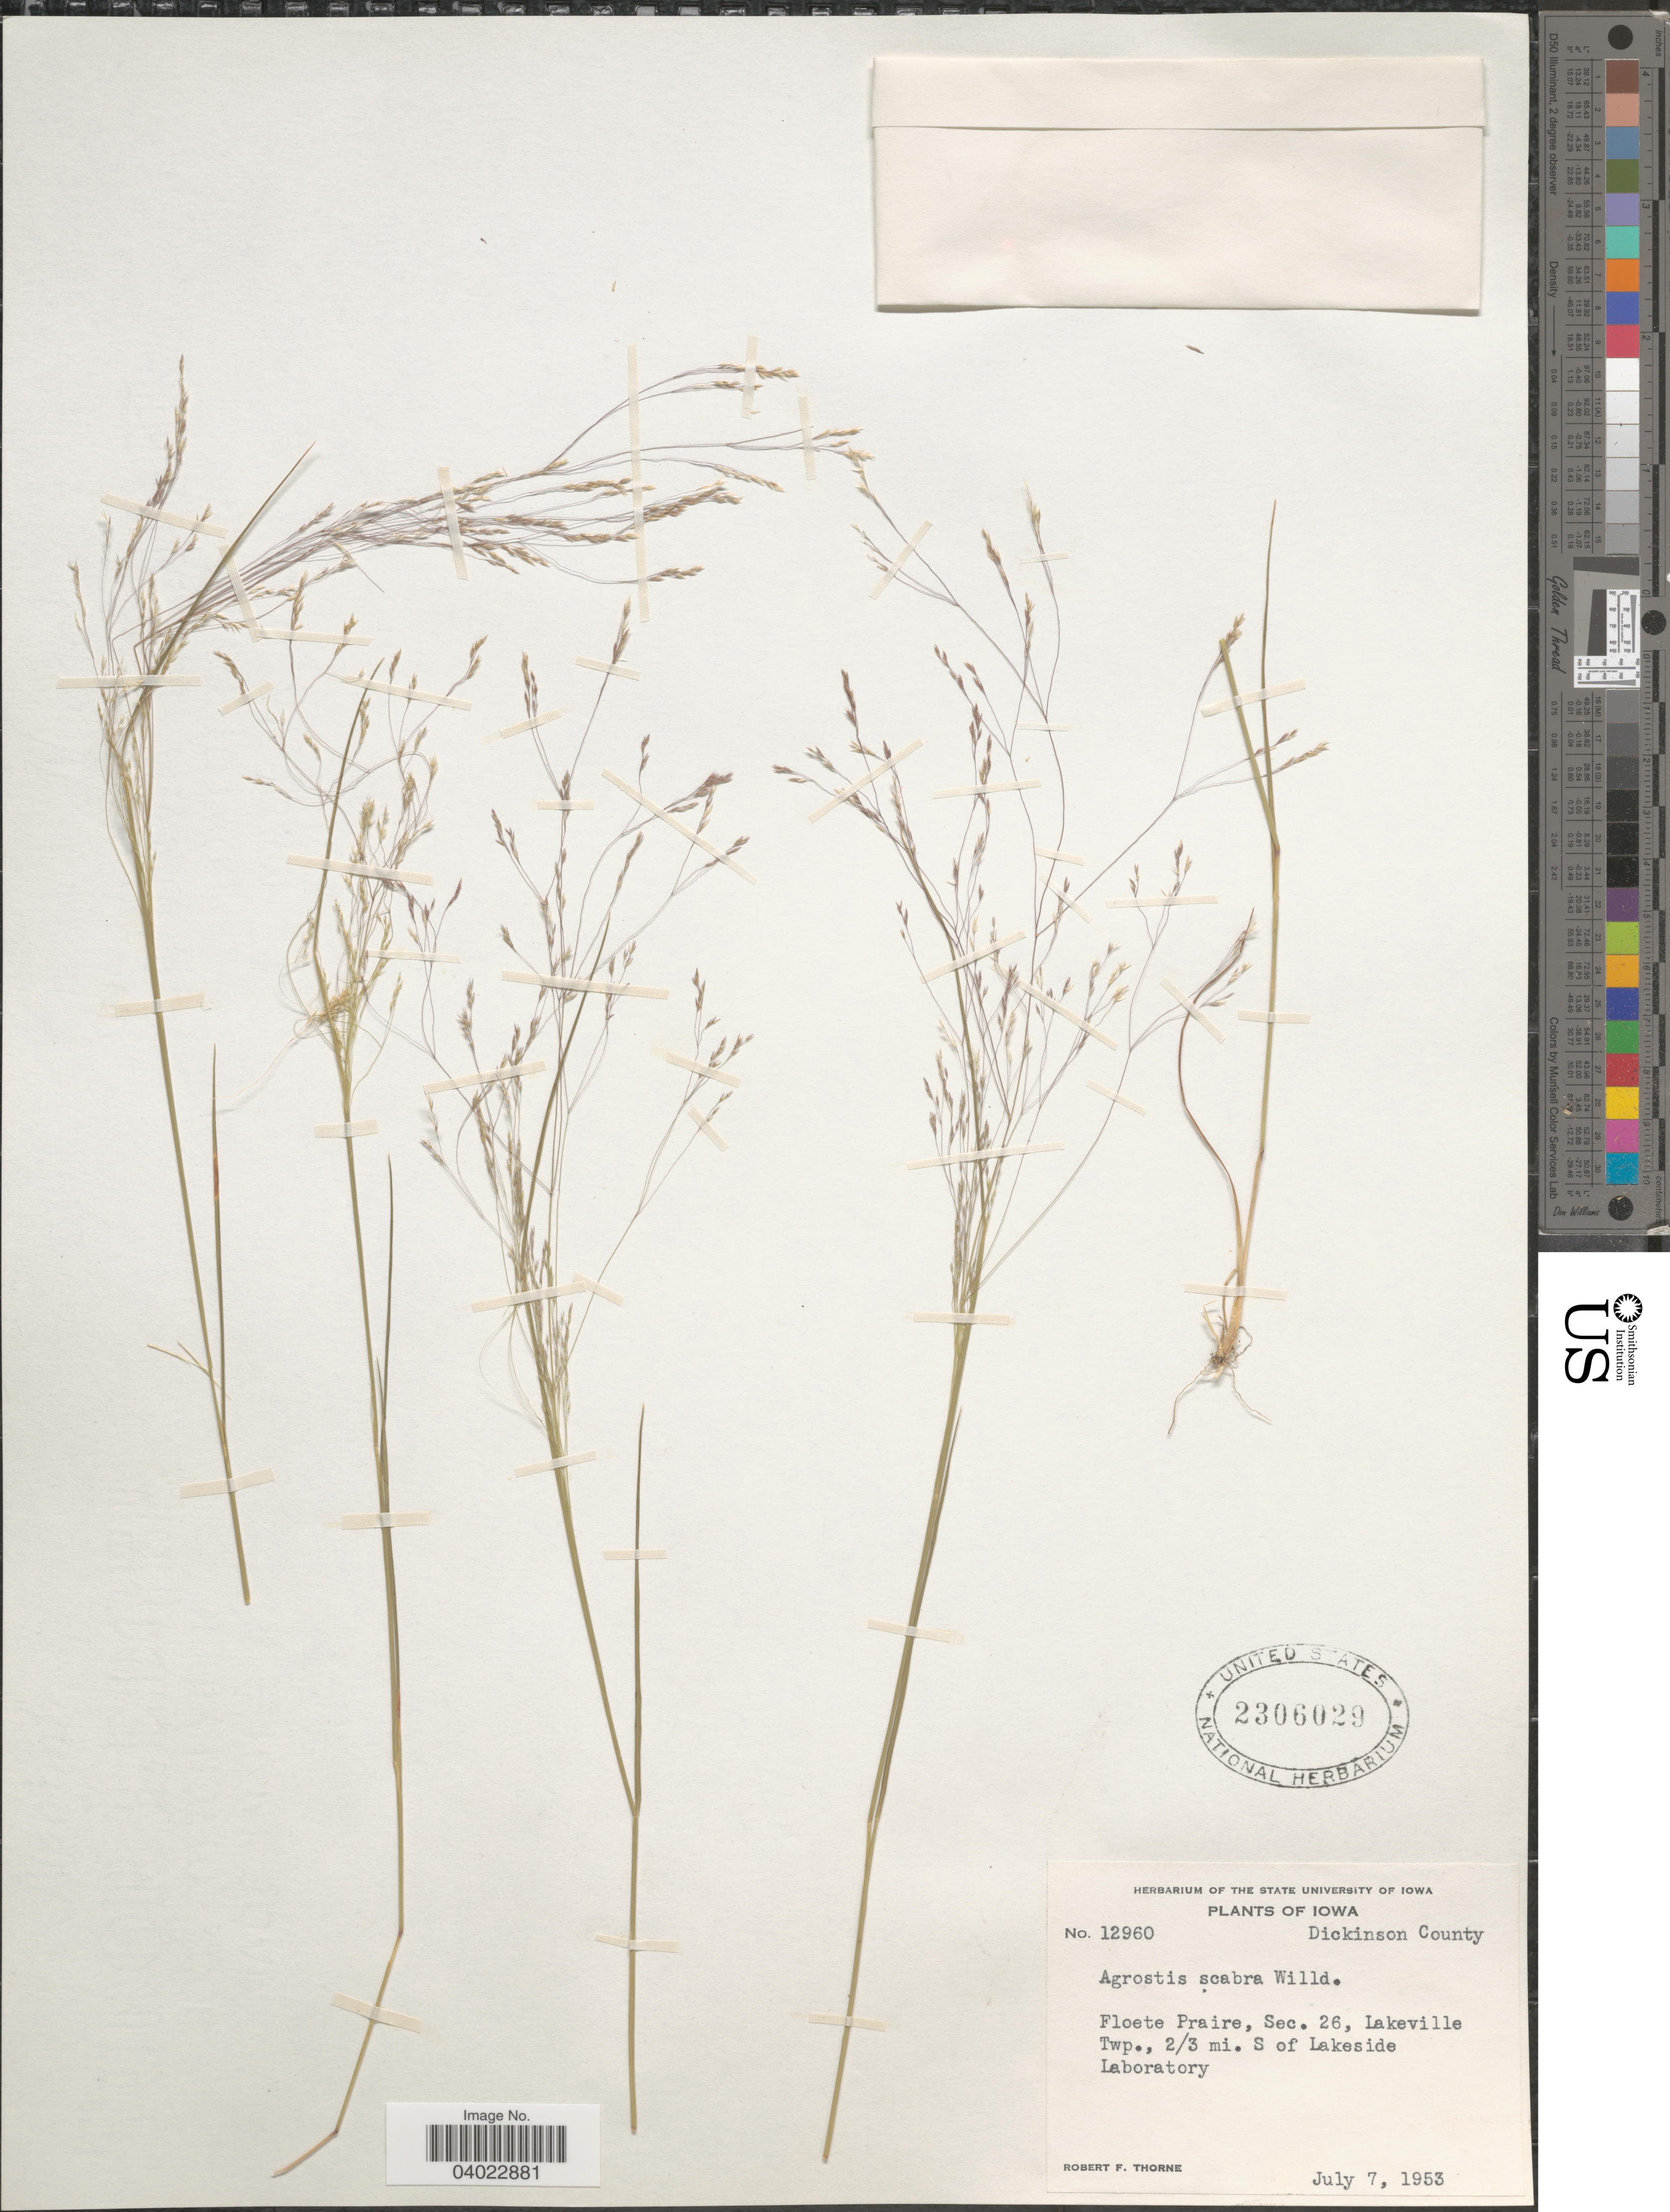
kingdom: Plantae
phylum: Tracheophyta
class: Liliopsida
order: Poales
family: Poaceae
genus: Agrostis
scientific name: Agrostis scabra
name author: Willd.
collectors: R. F. Thorne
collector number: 12960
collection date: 1953-07-07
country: United States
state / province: Iowa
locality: Dickinson County. Floete Prairie, Sec. 26, Lakeville Twp., 2/3 mi. S of Lakeside Laboratory.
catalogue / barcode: US 2306029